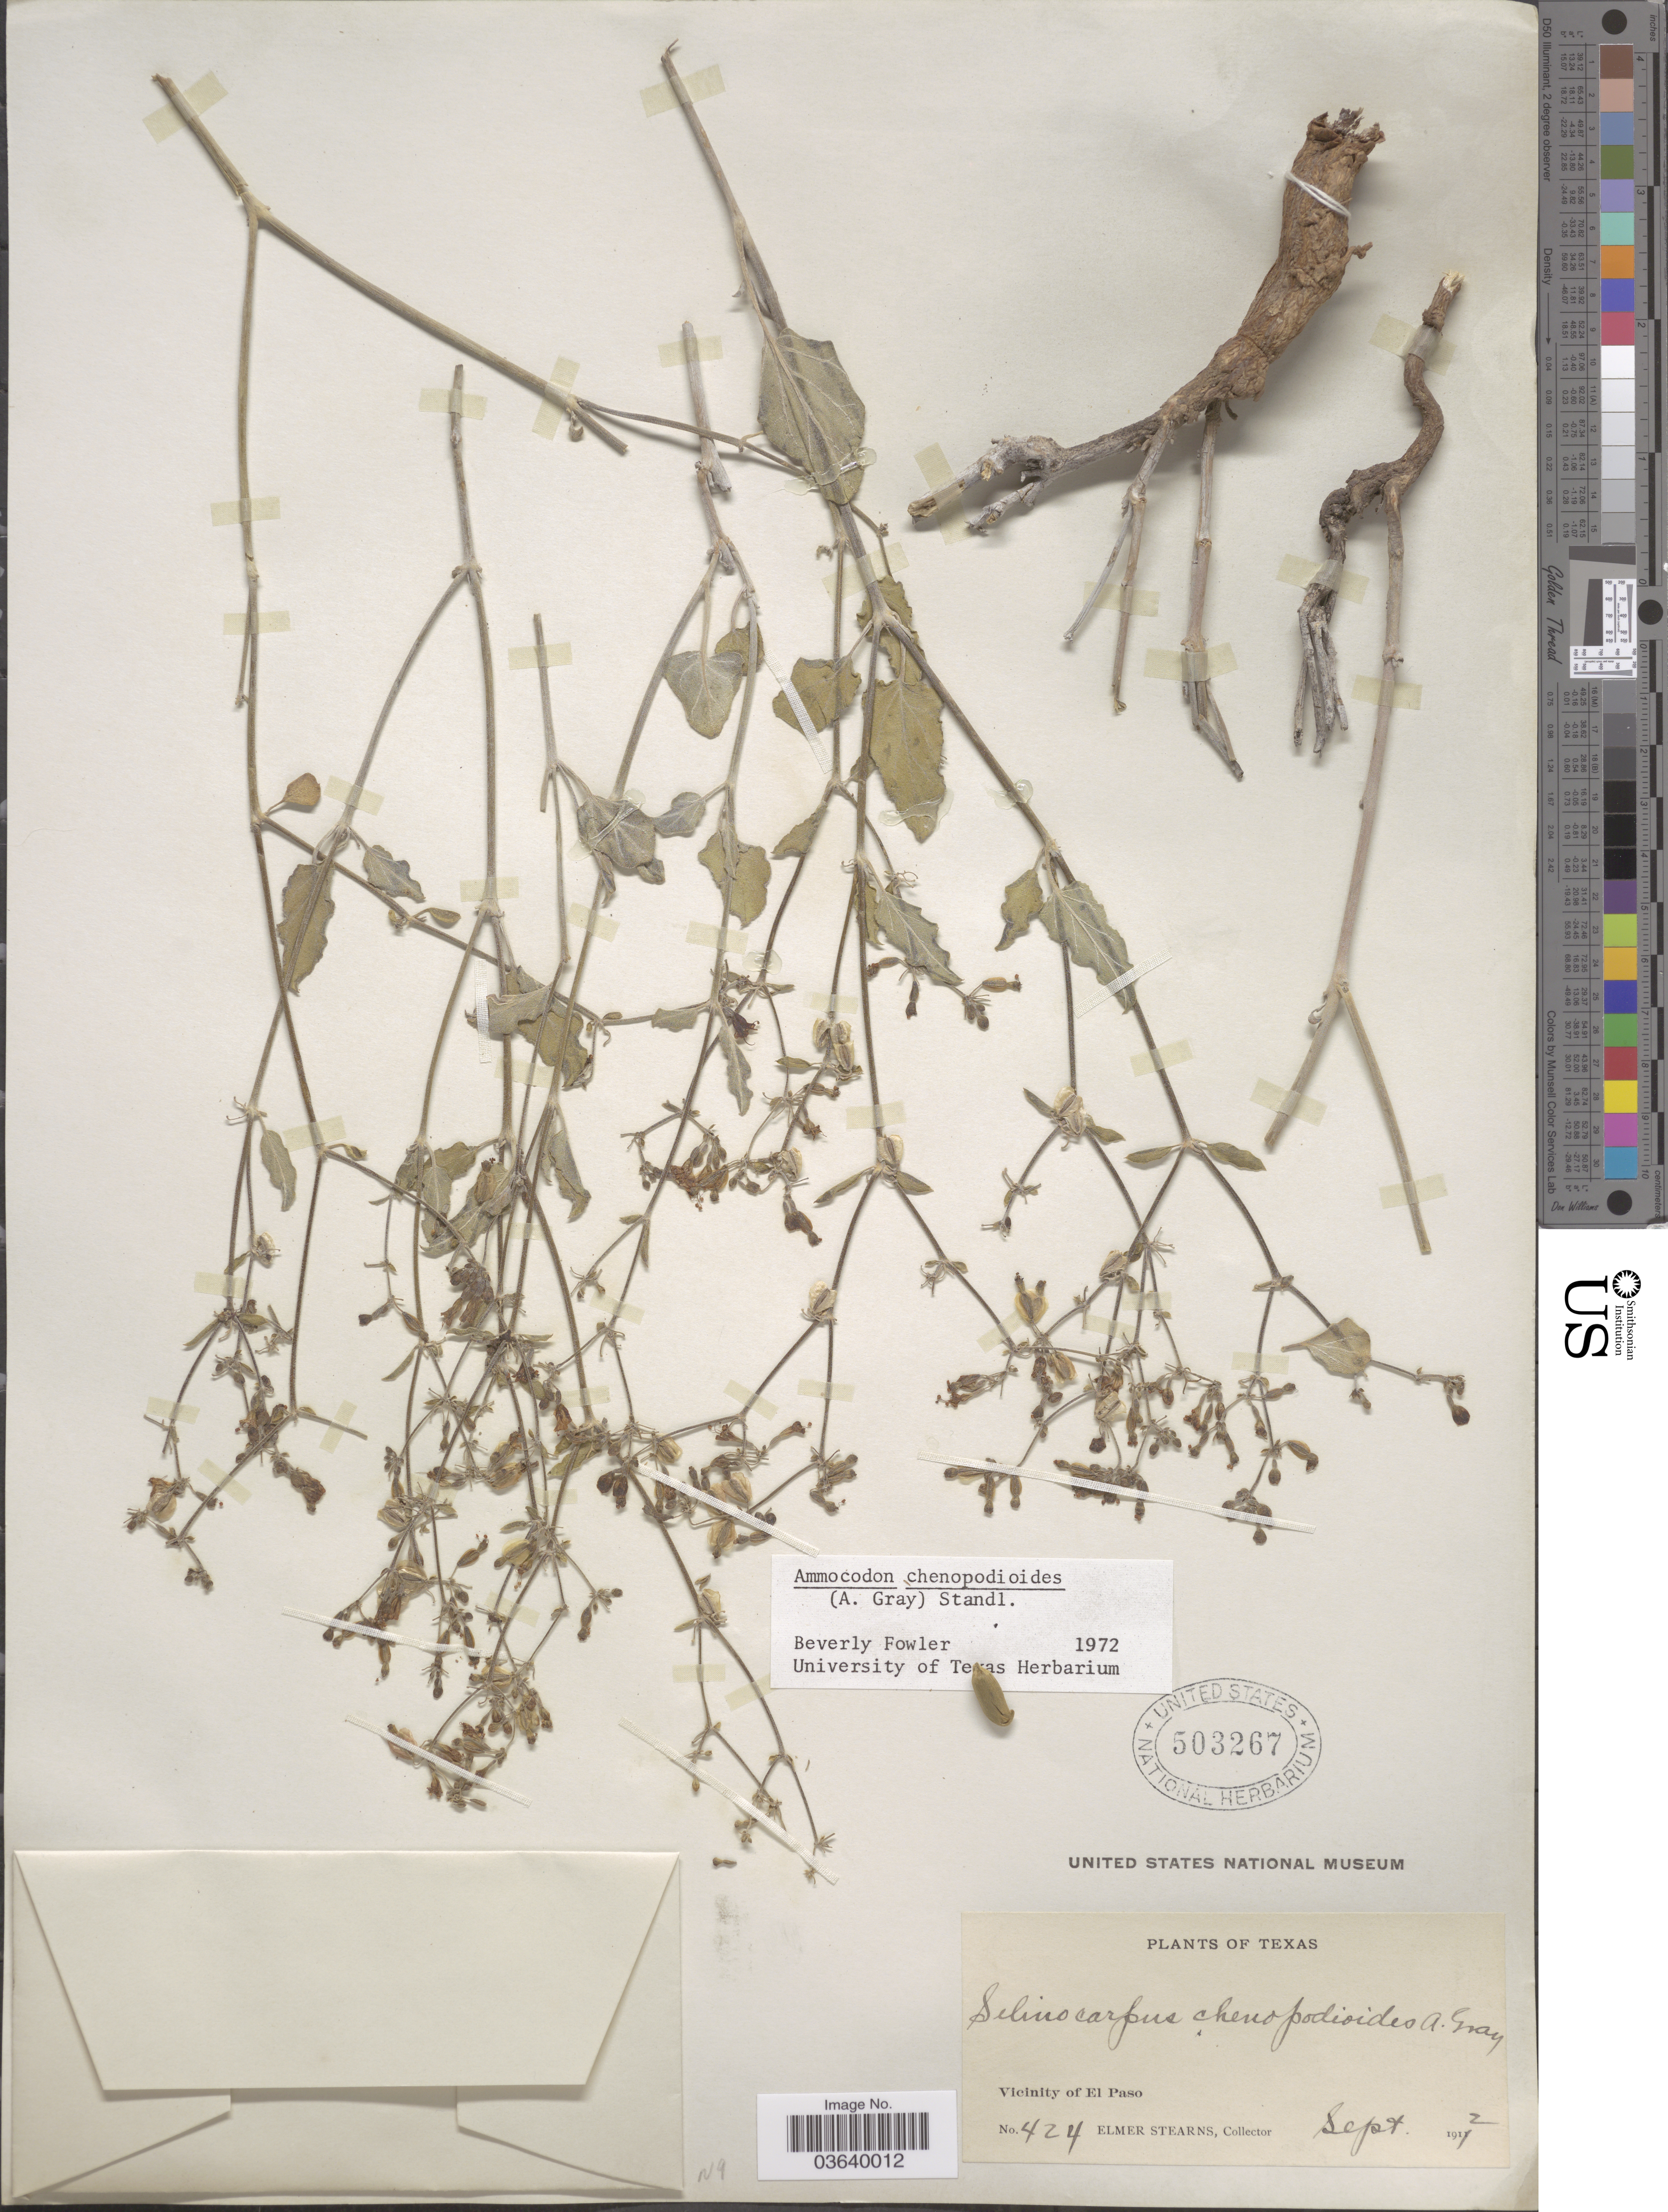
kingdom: Plantae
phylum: Tracheophyta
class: Magnoliopsida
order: Caryophyllales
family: Nyctaginaceae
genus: Acleisanthes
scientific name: Acleisanthes chenopodioides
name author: (A. Gray) R.A. Levin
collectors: E. Stearns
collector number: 424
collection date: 1912-09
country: United States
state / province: Texas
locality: Vicinity of El Paso.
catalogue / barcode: US 503267